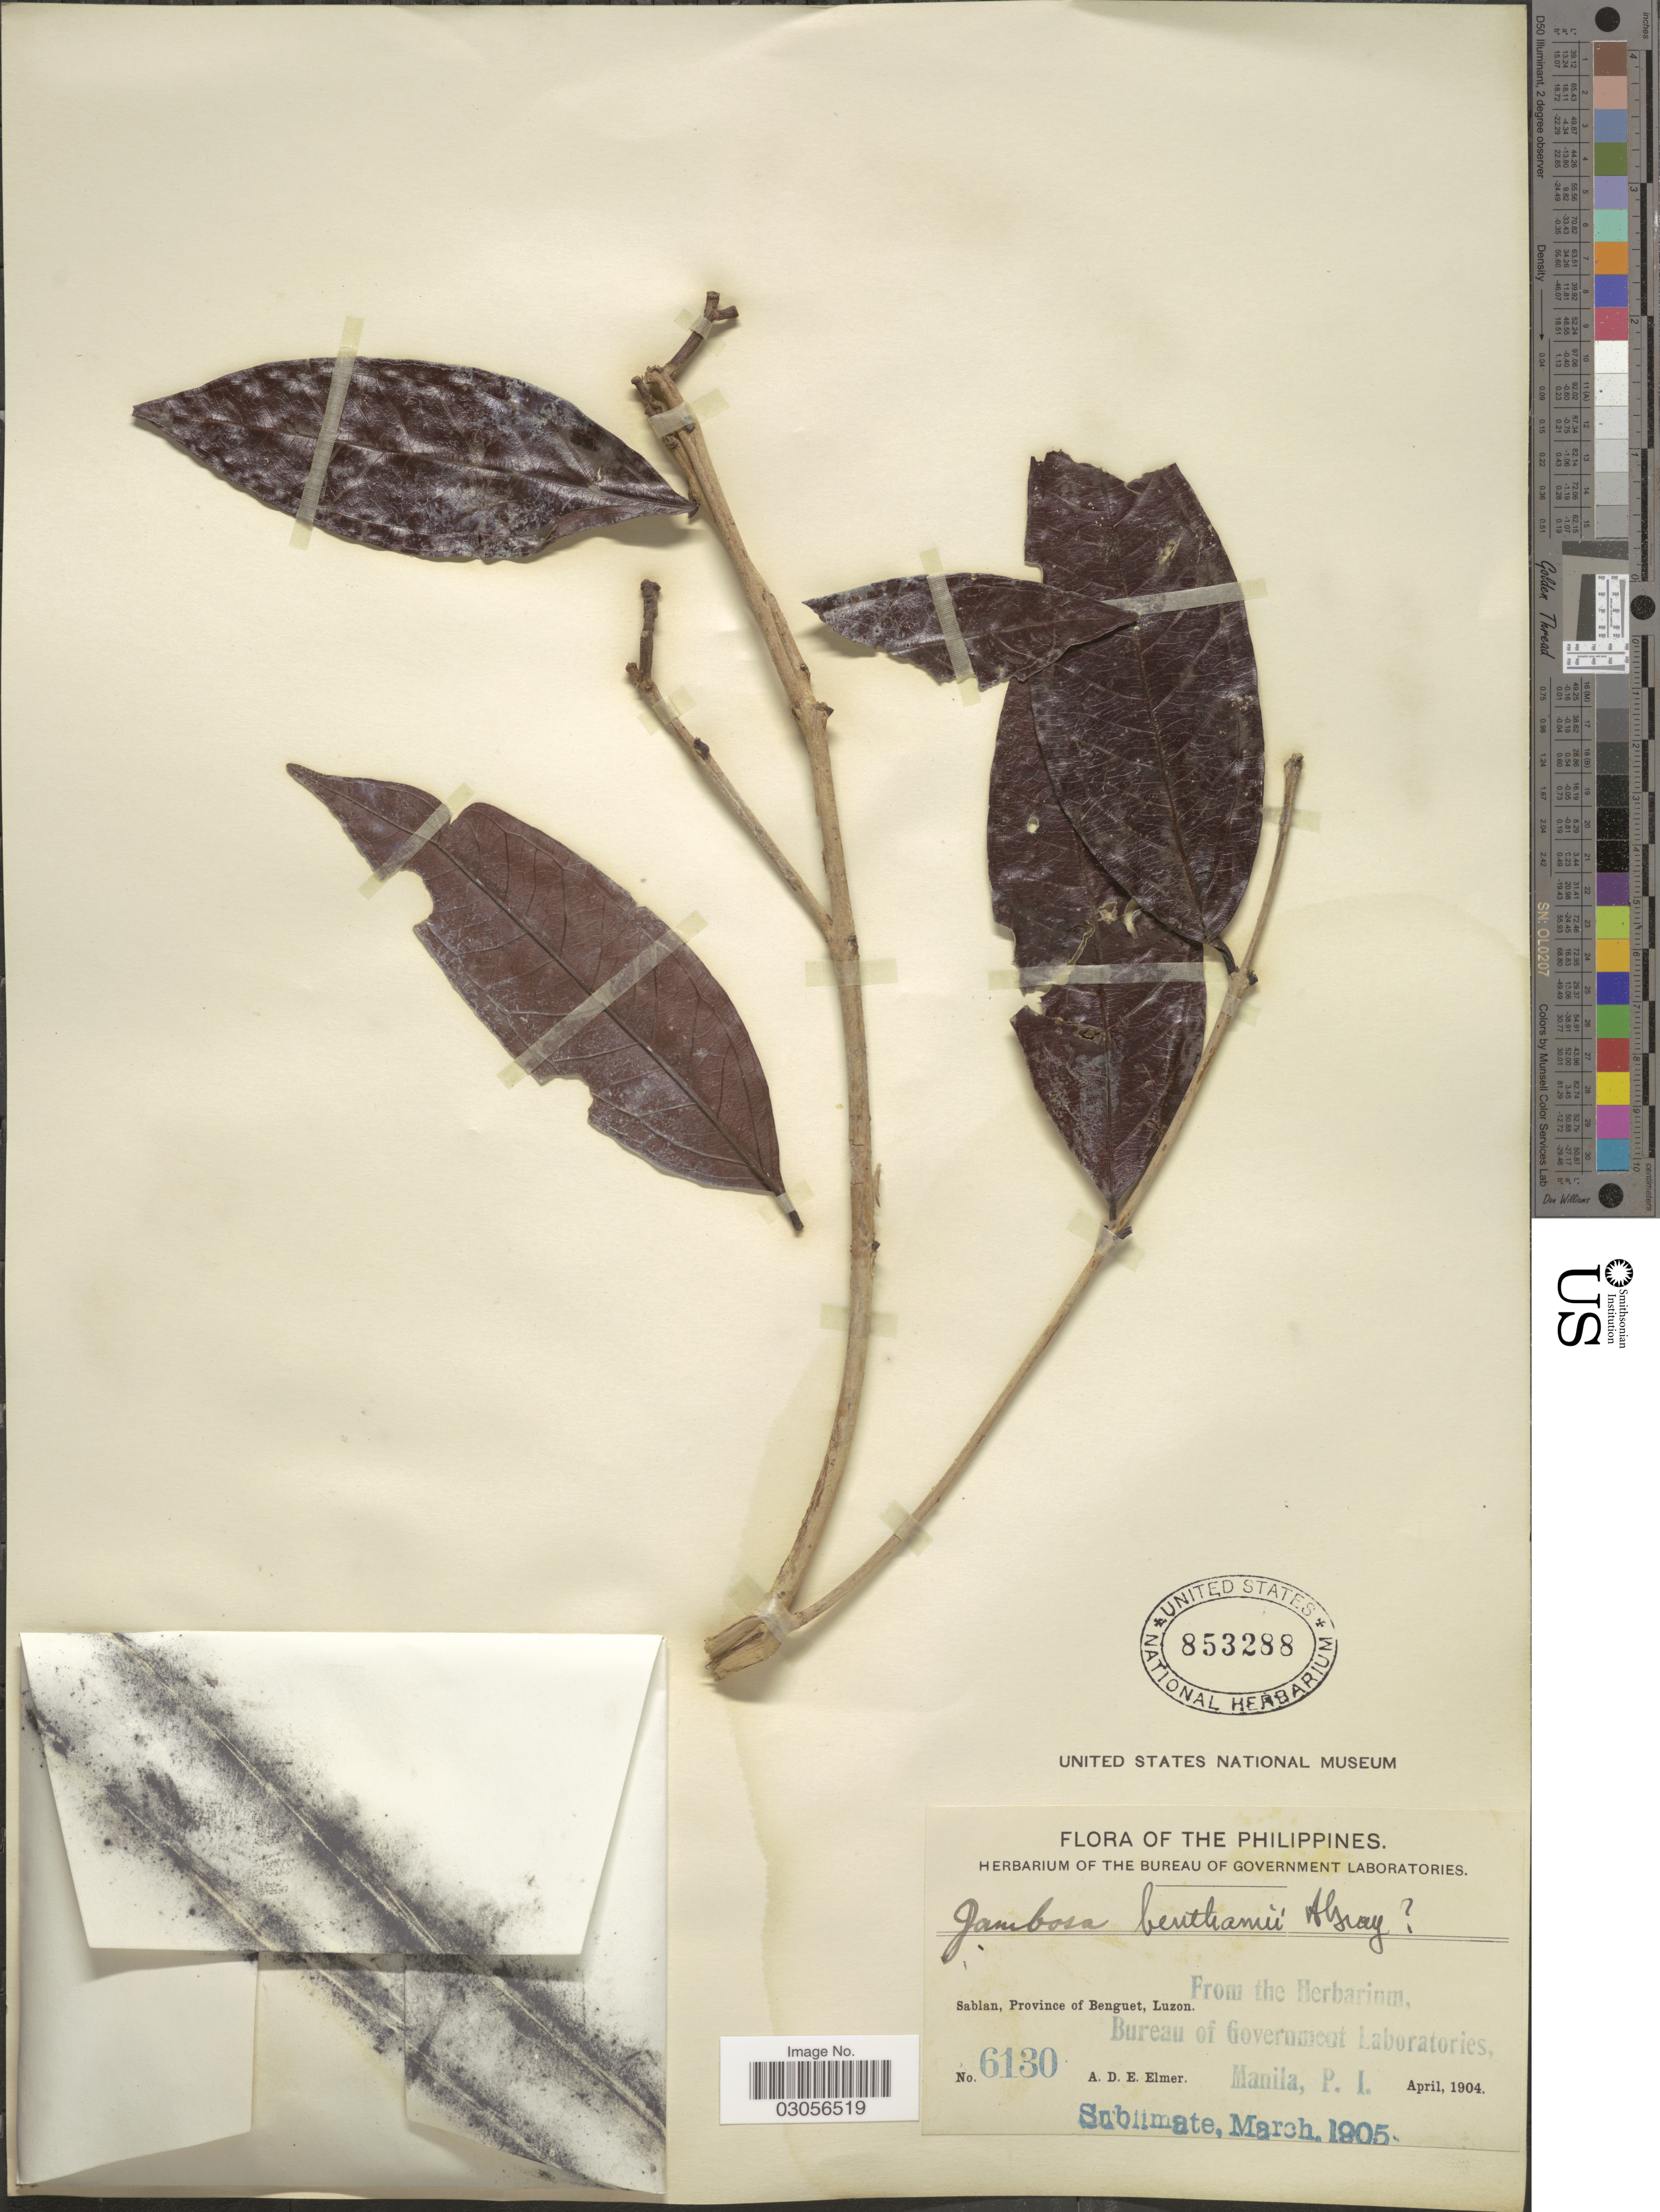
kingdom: Plantae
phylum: Tracheophyta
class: Magnoliopsida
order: Myrtales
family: Myrtaceae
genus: Syzygium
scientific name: Syzygium nitidum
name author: Benth.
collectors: A. D. E. Elmer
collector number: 6130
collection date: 1904-04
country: Philippines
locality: Sablan, Province of Benguet, Luzon.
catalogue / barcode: US 853288